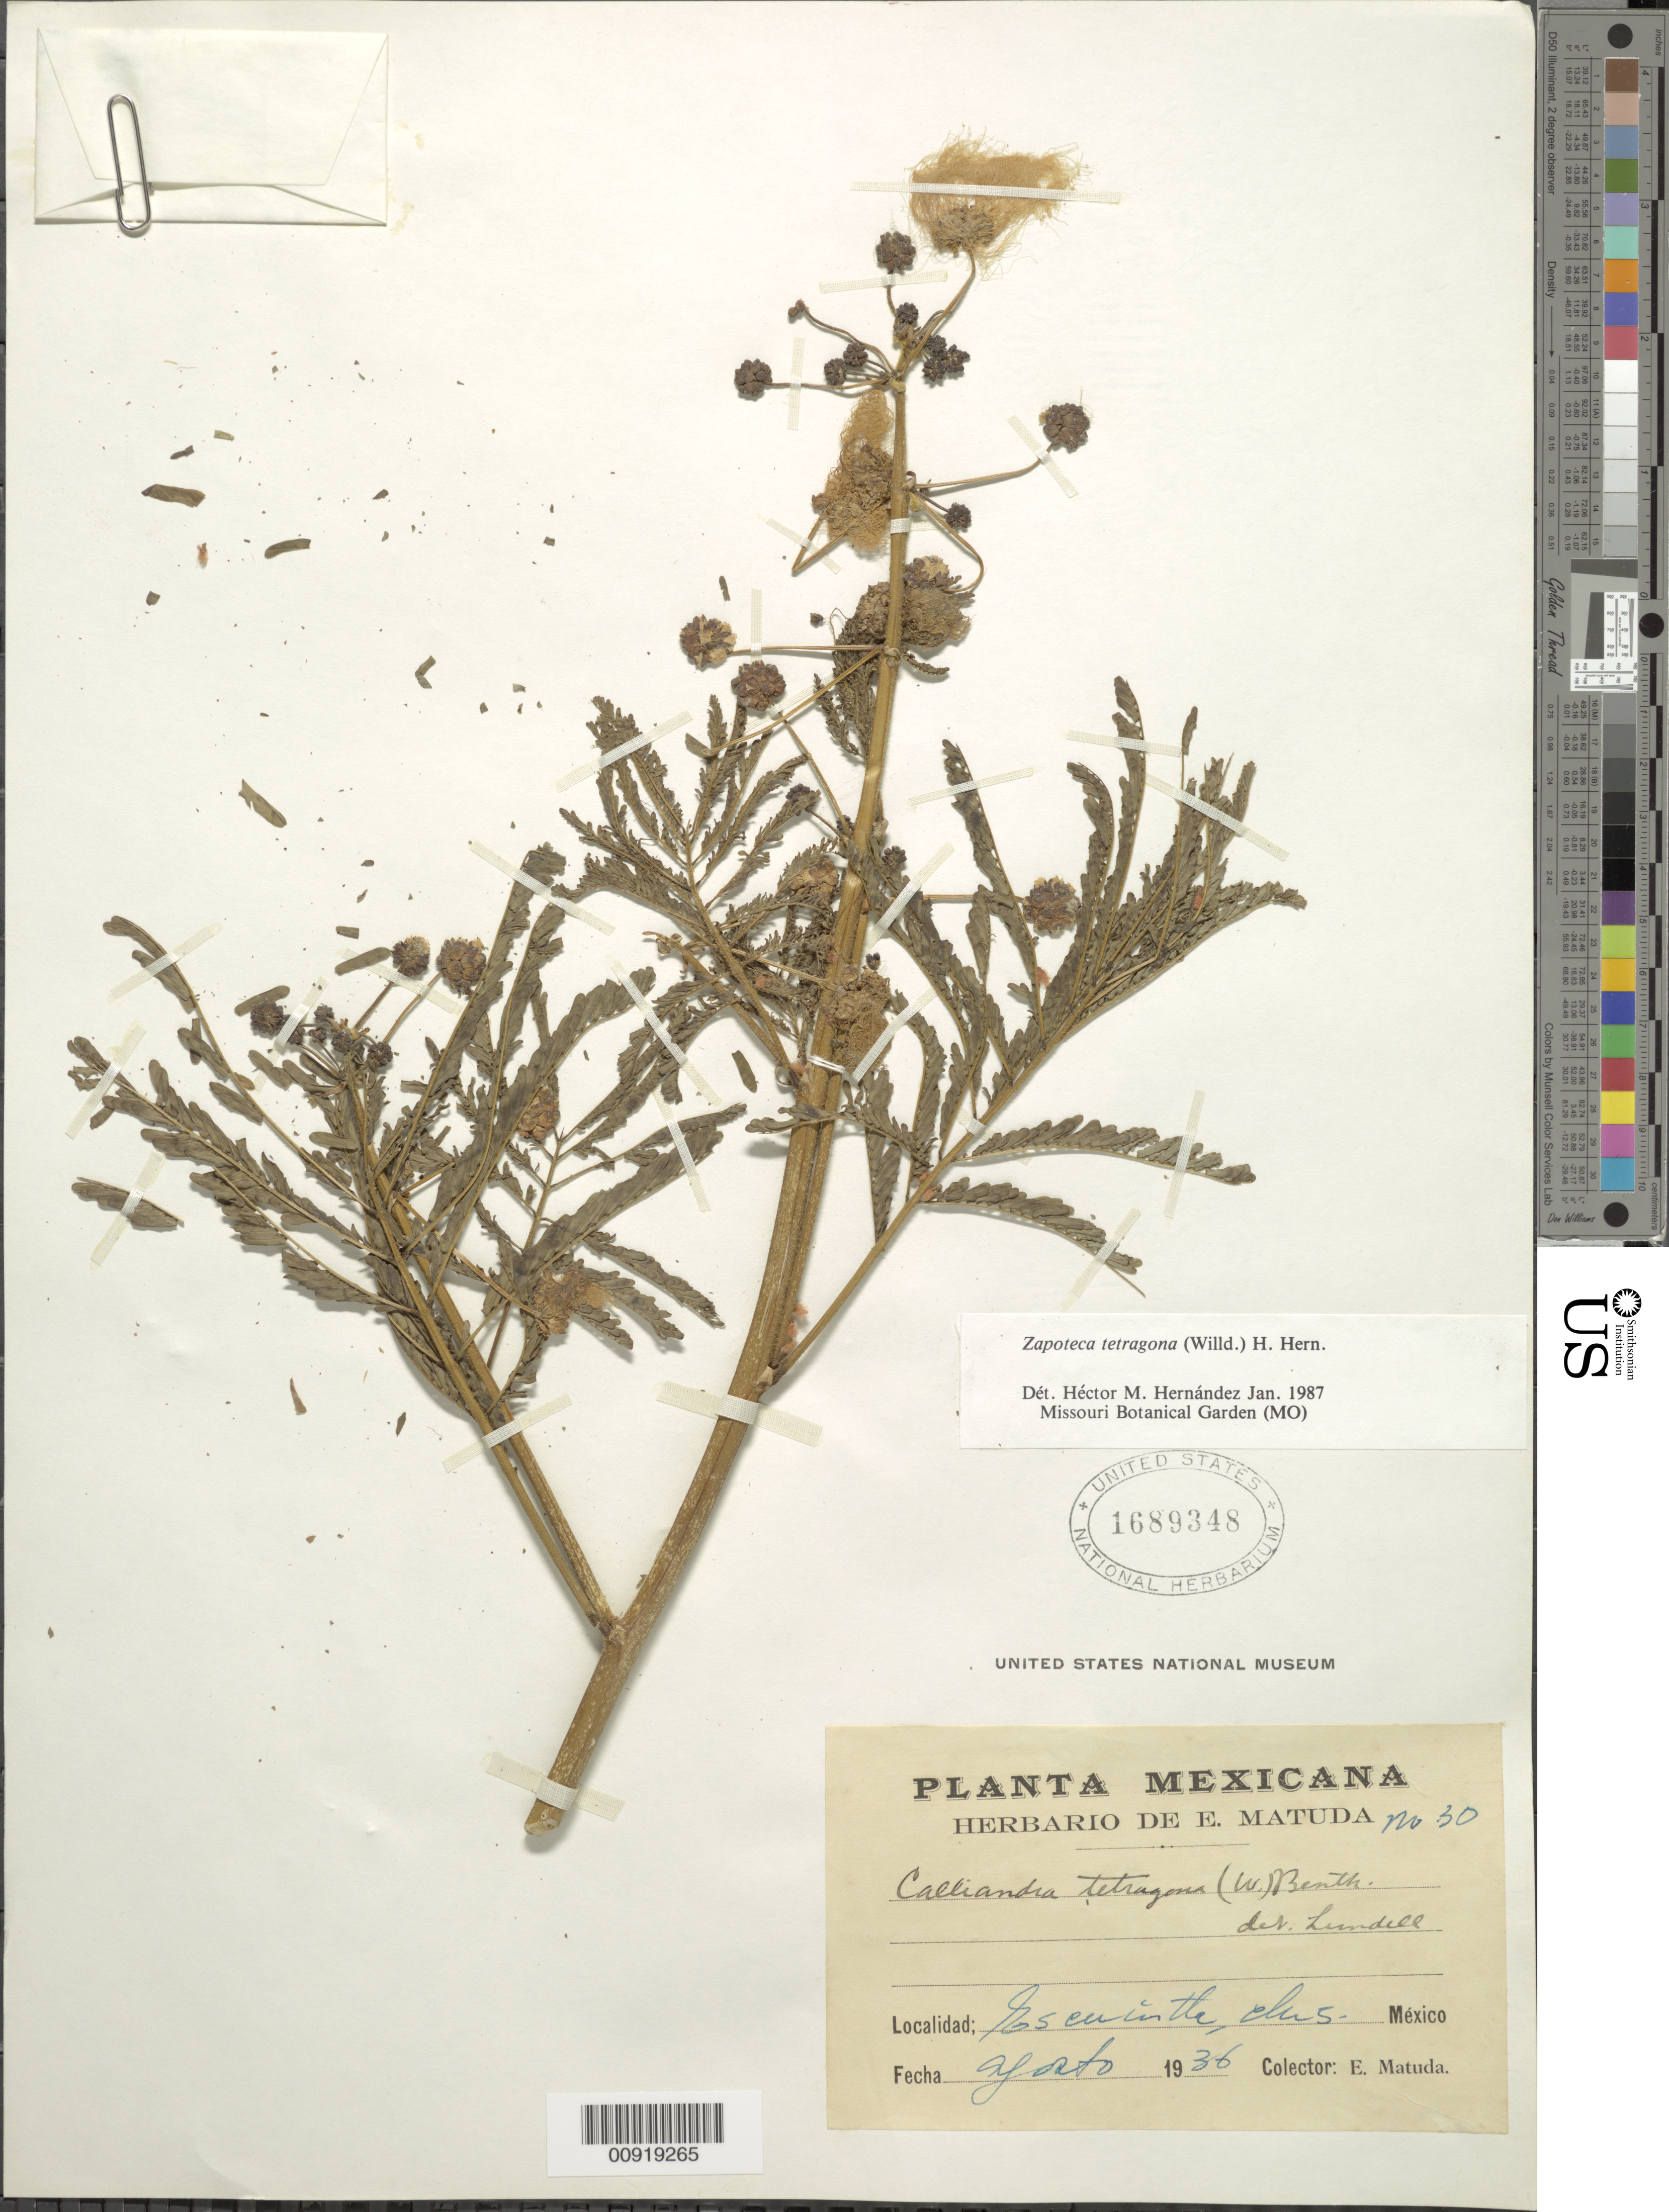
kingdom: Plantae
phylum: Tracheophyta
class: Magnoliopsida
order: Fabales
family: Fabaceae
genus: Zapoteca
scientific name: Zapoteca tetragona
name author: (Willd.) H.M. Hern.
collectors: E. Matuda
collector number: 30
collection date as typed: Aug 1936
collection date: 1936-08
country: Mexico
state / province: Chiapas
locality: Escuintla, Chiapas.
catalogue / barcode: US 1689348